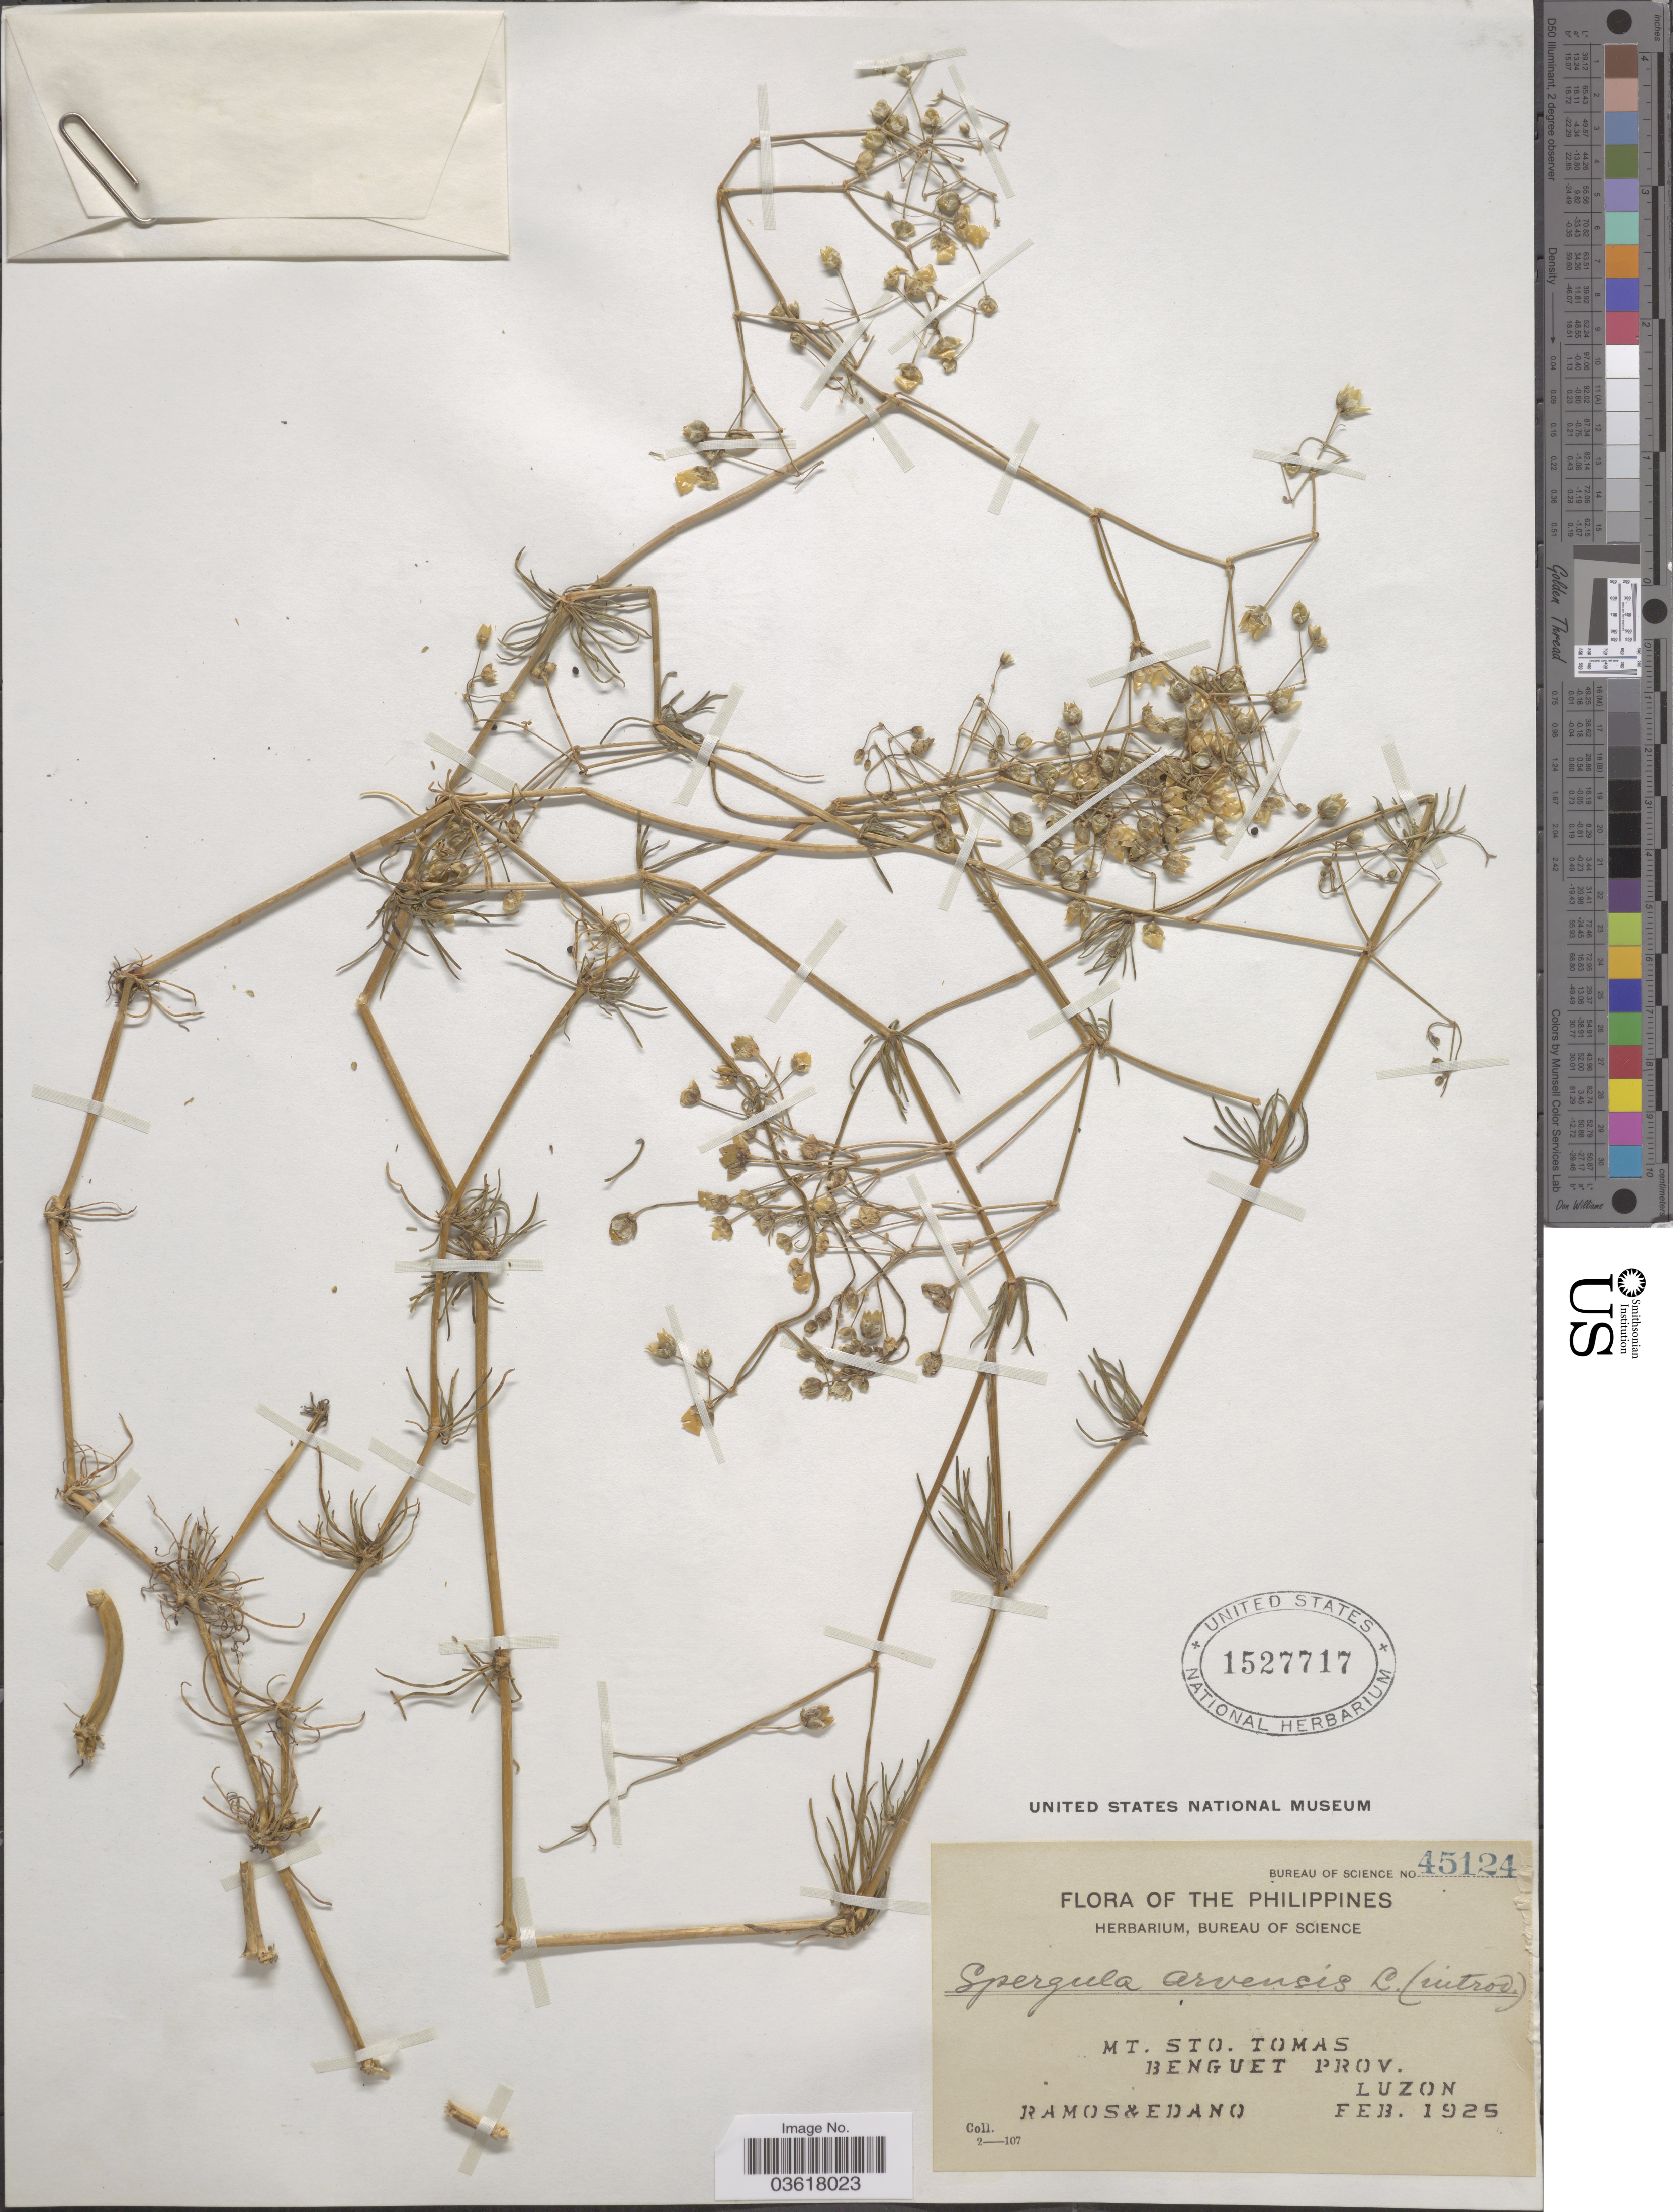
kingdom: Plantae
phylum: Tracheophyta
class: Magnoliopsida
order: Caryophyllales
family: Caryophyllaceae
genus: Spergula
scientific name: Spergula arvensis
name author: L.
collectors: -. Ramos & -. Edano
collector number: Bureau of Science 45124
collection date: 1925-02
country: Philippines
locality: Mt. Sto. Tomas. Benguet Prov. Luzon.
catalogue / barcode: US 1527717